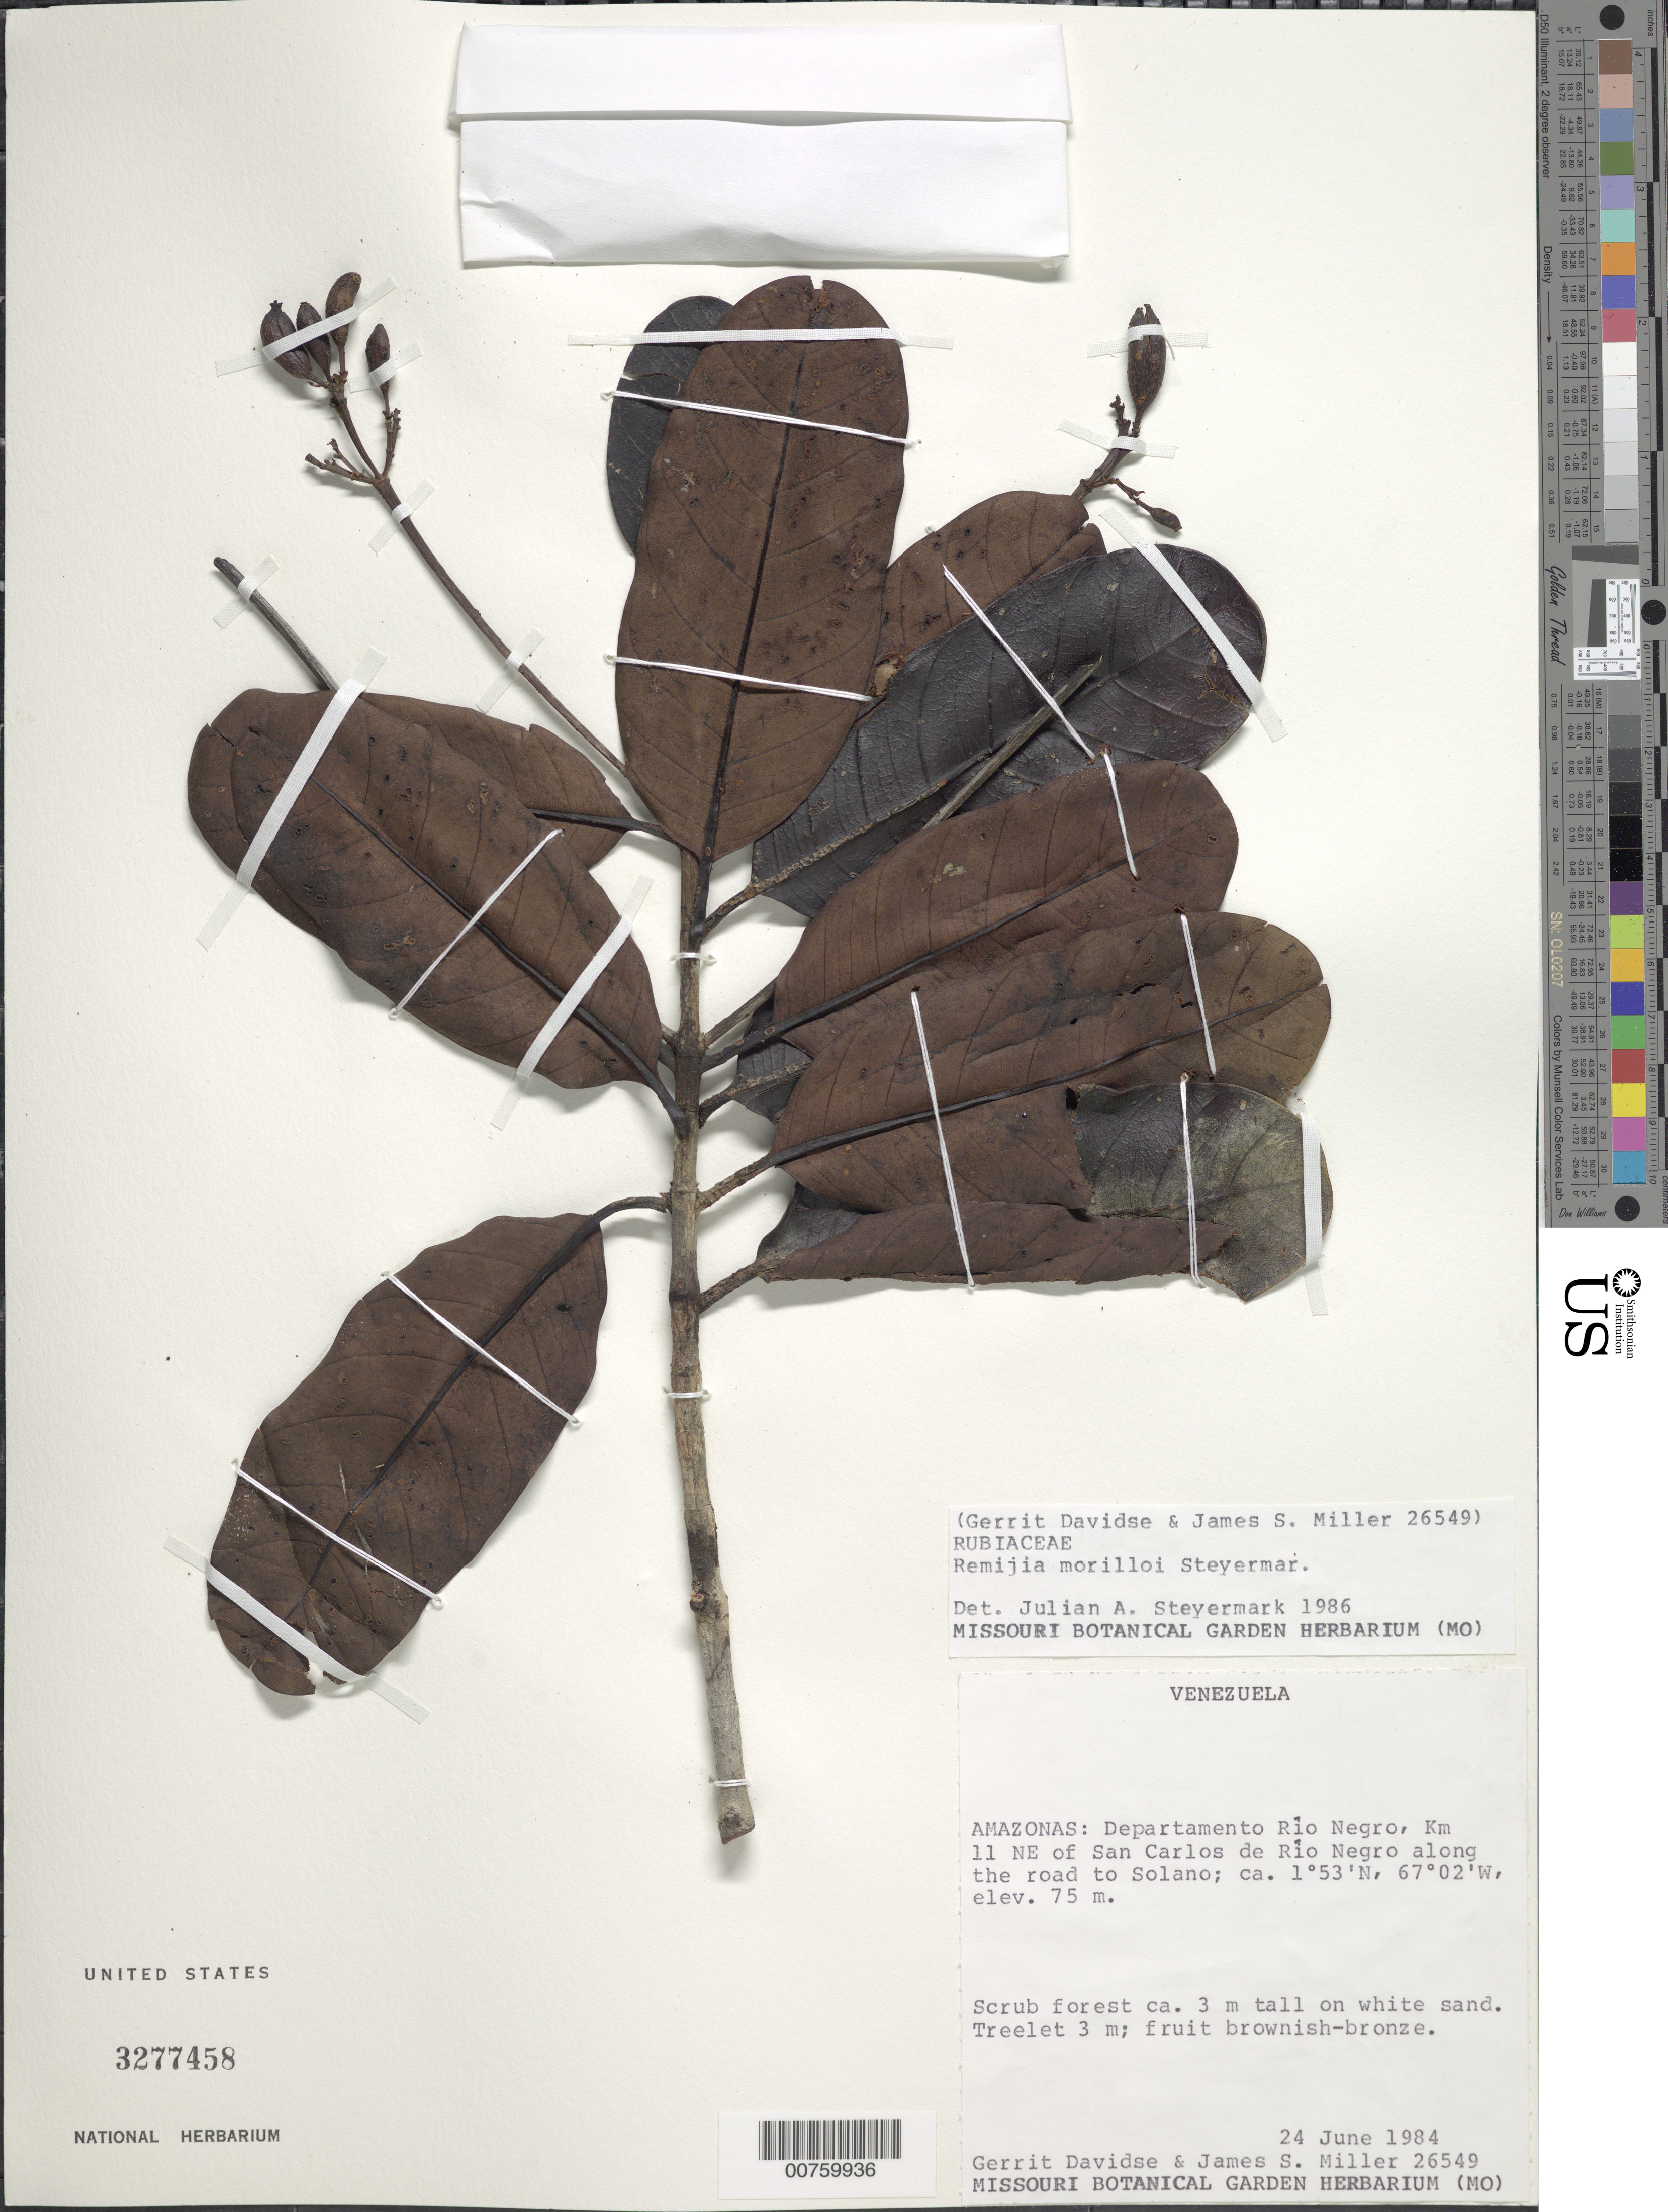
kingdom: Plantae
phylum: Tracheophyta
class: Magnoliopsida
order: Gentianales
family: Rubiaceae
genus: Remijia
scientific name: Remijia morilloi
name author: Steyerm.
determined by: Steyermark, Julian A., (VEN)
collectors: G. Davidse & J. S. Miller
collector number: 26549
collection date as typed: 24-Jun-84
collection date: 1984-06-24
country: Venezuela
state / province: Amazonas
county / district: Río Negro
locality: San Carlos de Río Negro, km 11 NE along the road to Solano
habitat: Scrub forest ca 3m tall on white sand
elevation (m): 75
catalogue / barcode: US 3277458